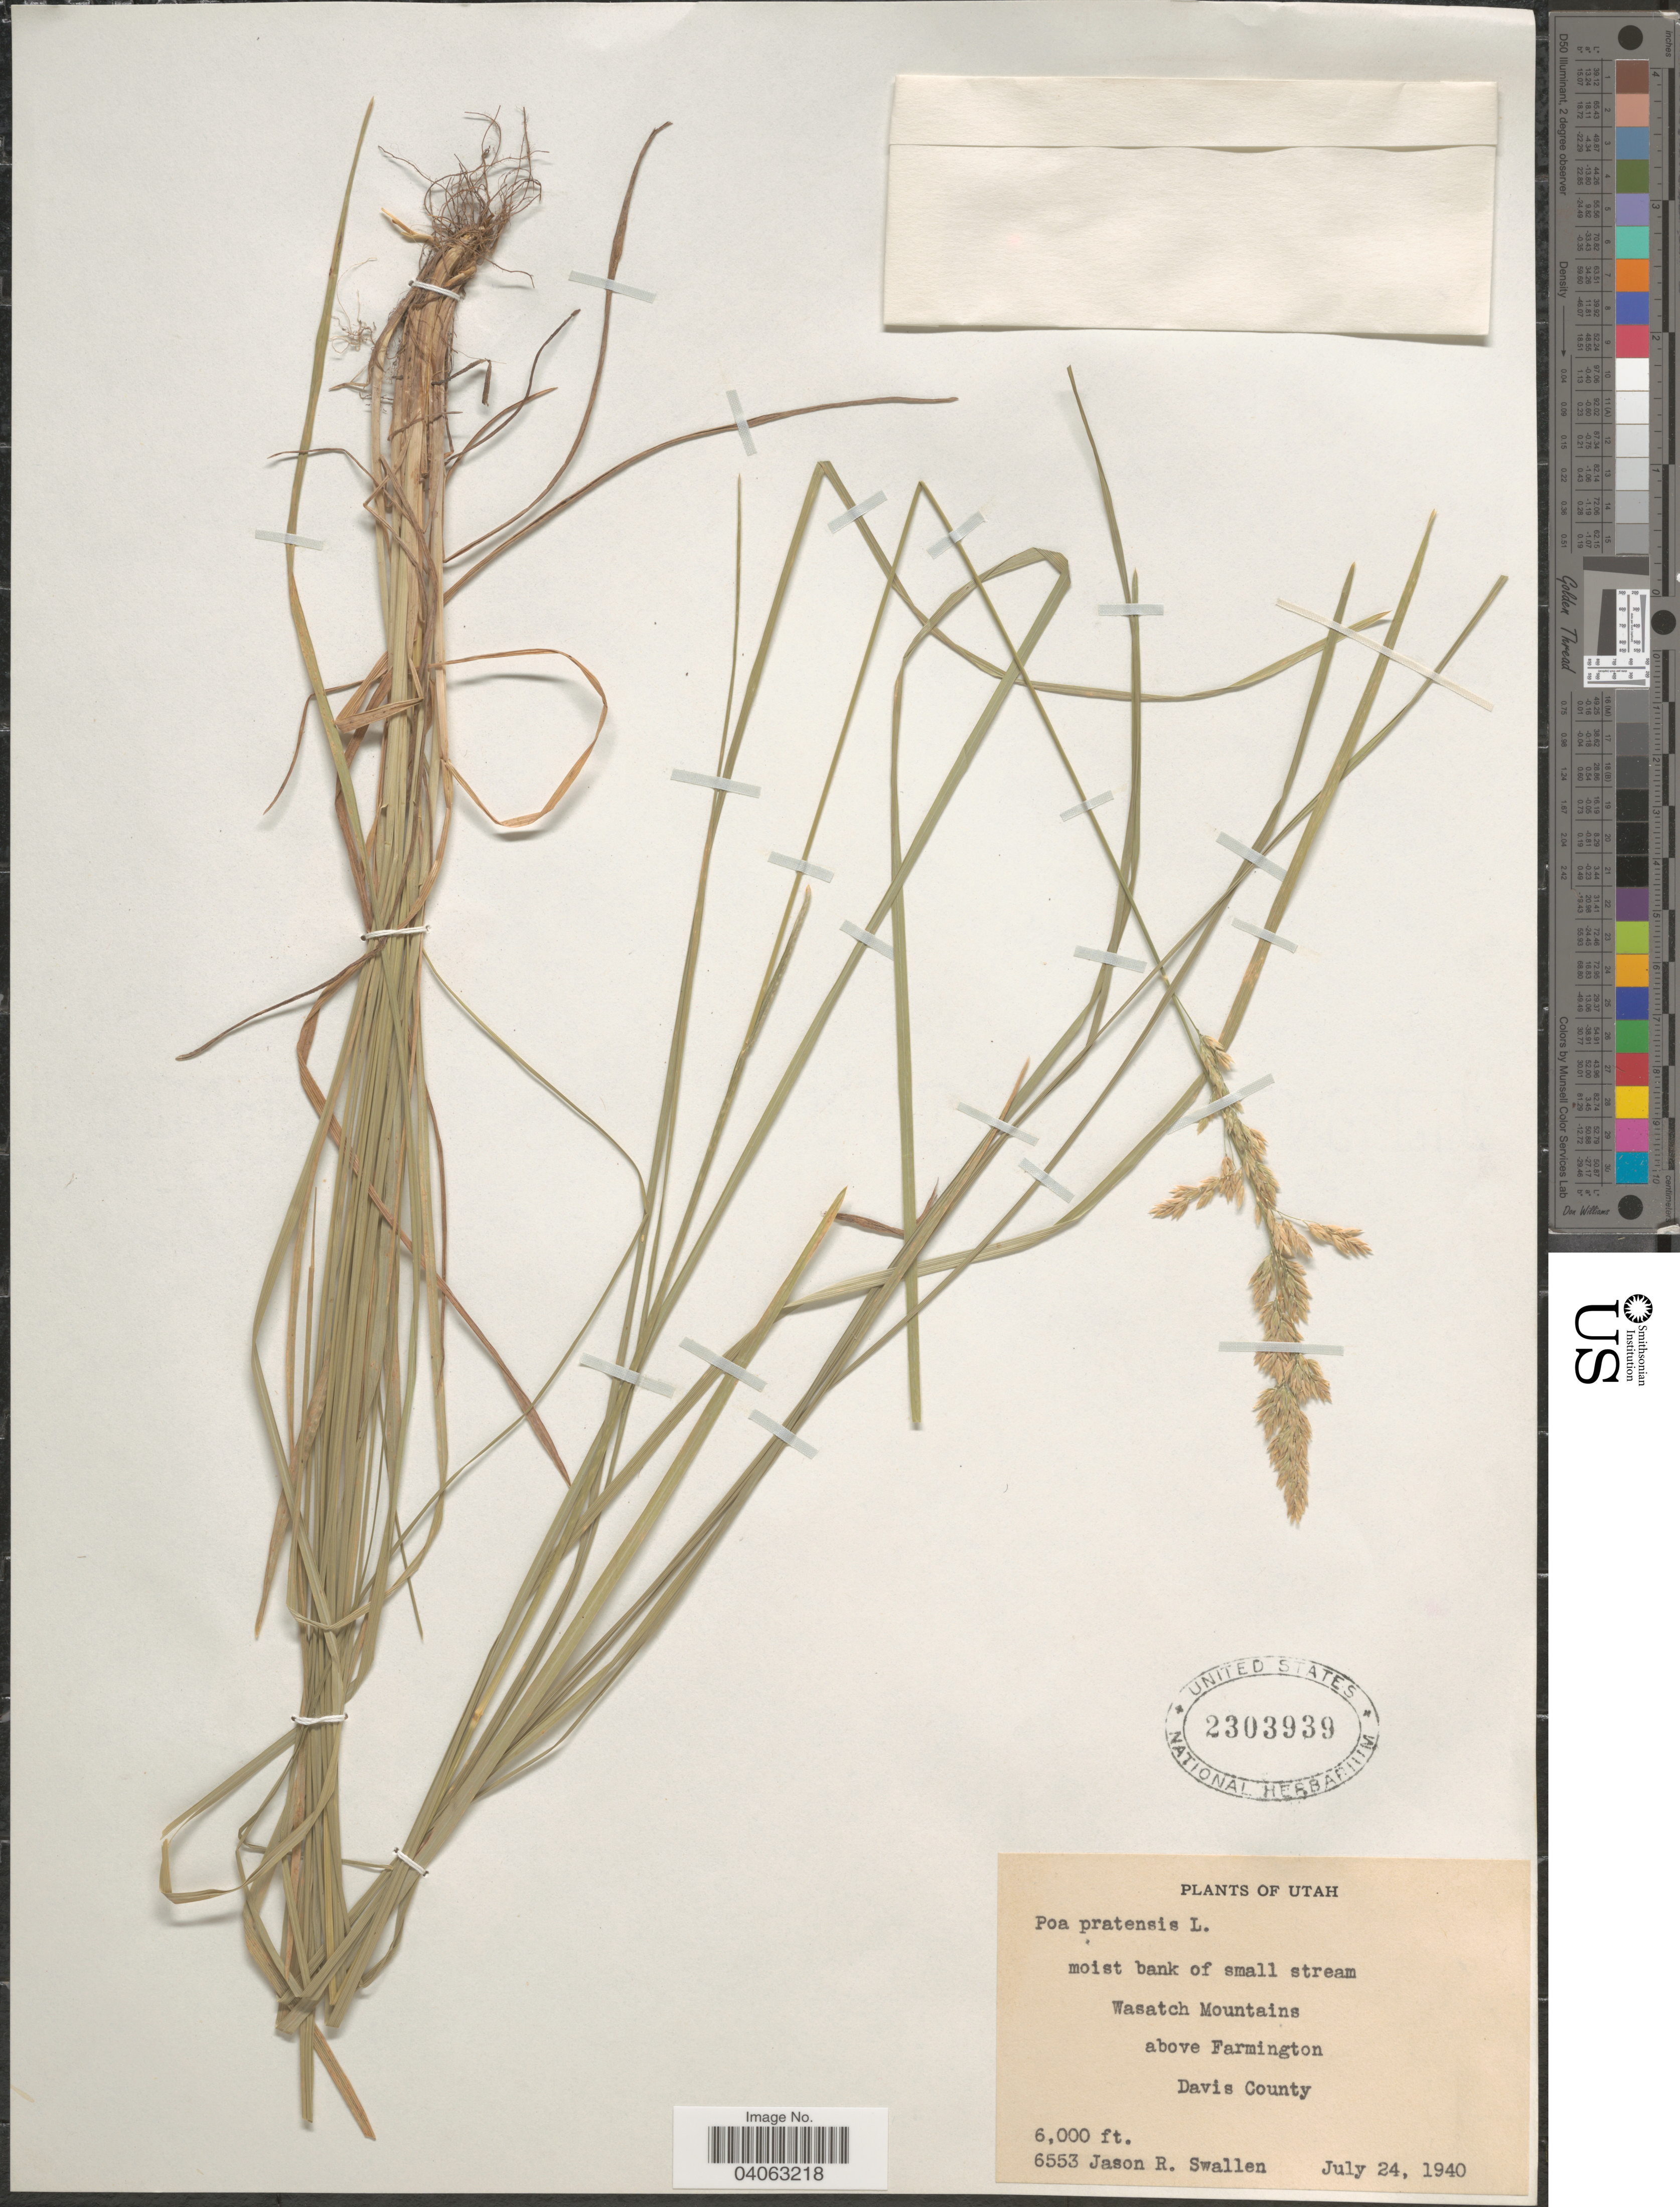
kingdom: Plantae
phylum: Tracheophyta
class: Liliopsida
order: Poales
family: Poaceae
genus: Poa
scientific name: Poa pratensis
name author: L.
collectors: J. R. Swallen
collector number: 6553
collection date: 1940-07-24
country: United States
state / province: Utah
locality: Wasatch Mountains above Farmington. Davis County.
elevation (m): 1829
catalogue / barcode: US 2303939